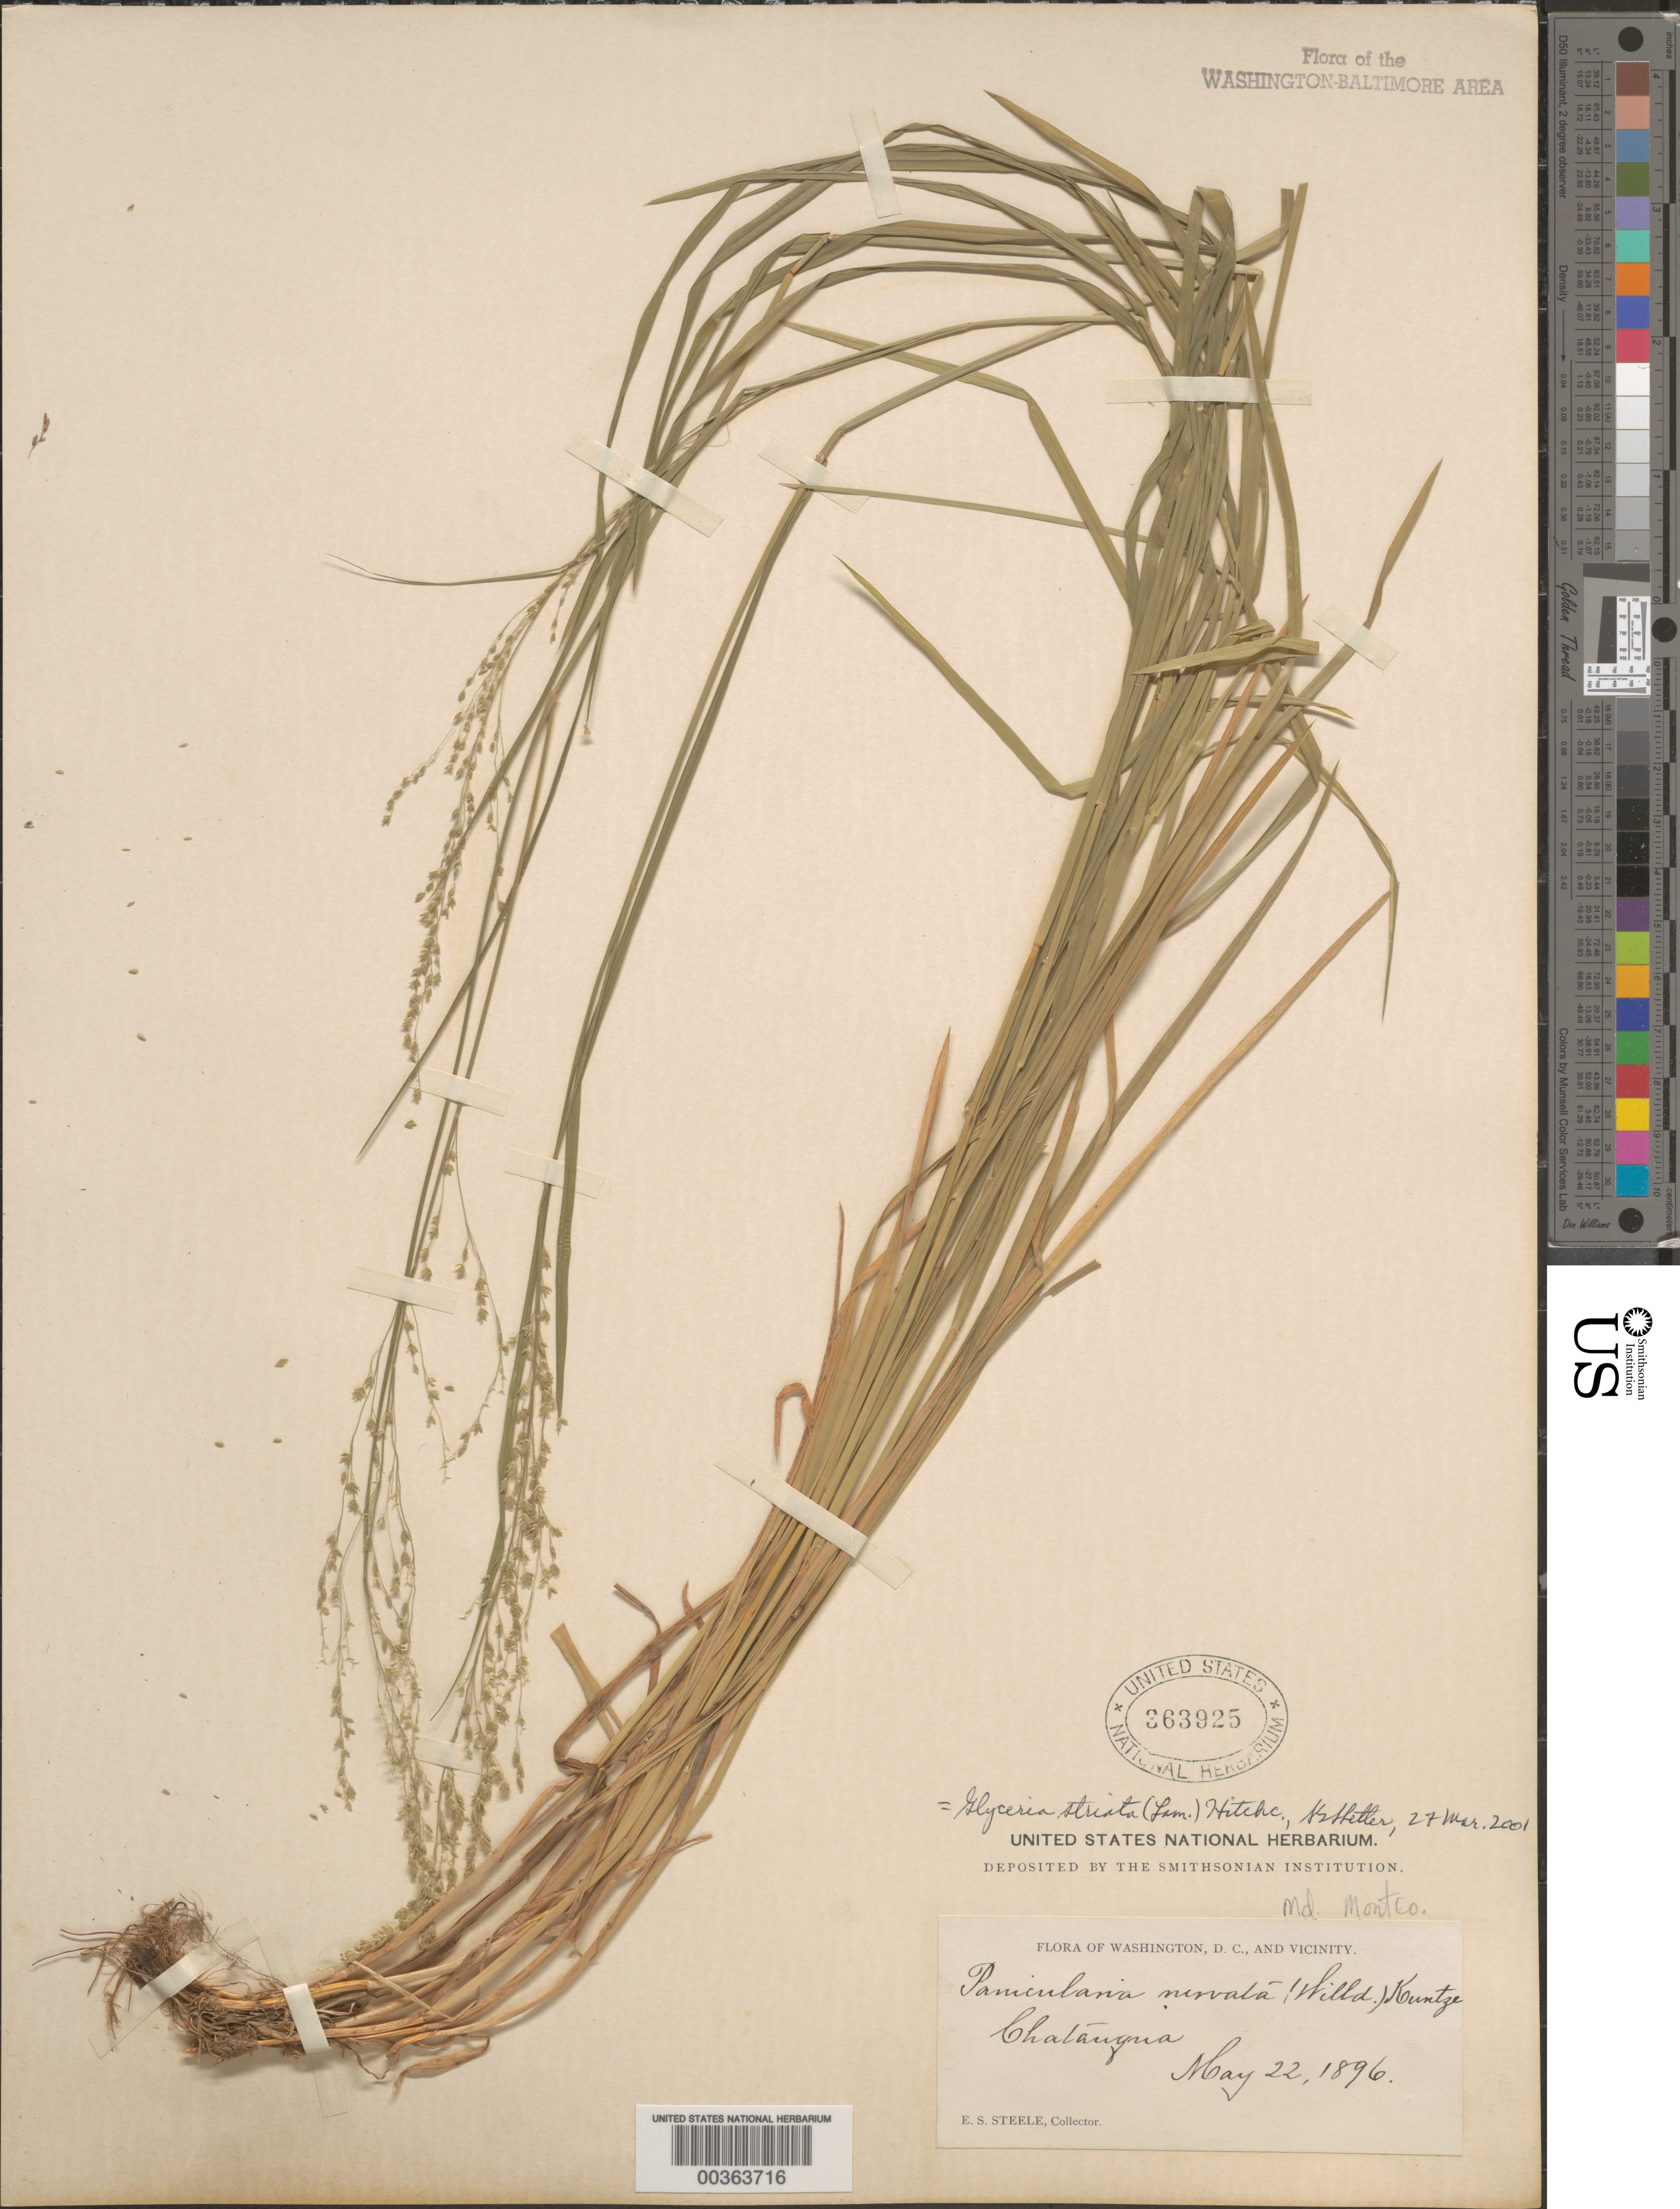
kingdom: Plantae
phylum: Tracheophyta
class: Liliopsida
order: Poales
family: Poaceae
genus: Glyceria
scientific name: Glyceria striata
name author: (Lam.) Hitchc.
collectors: E. Steele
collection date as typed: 22 May 1896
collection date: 1896-05-22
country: United States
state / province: Maryland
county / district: Montgomery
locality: Chatauqua C. & O. Canal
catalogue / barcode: US 363925